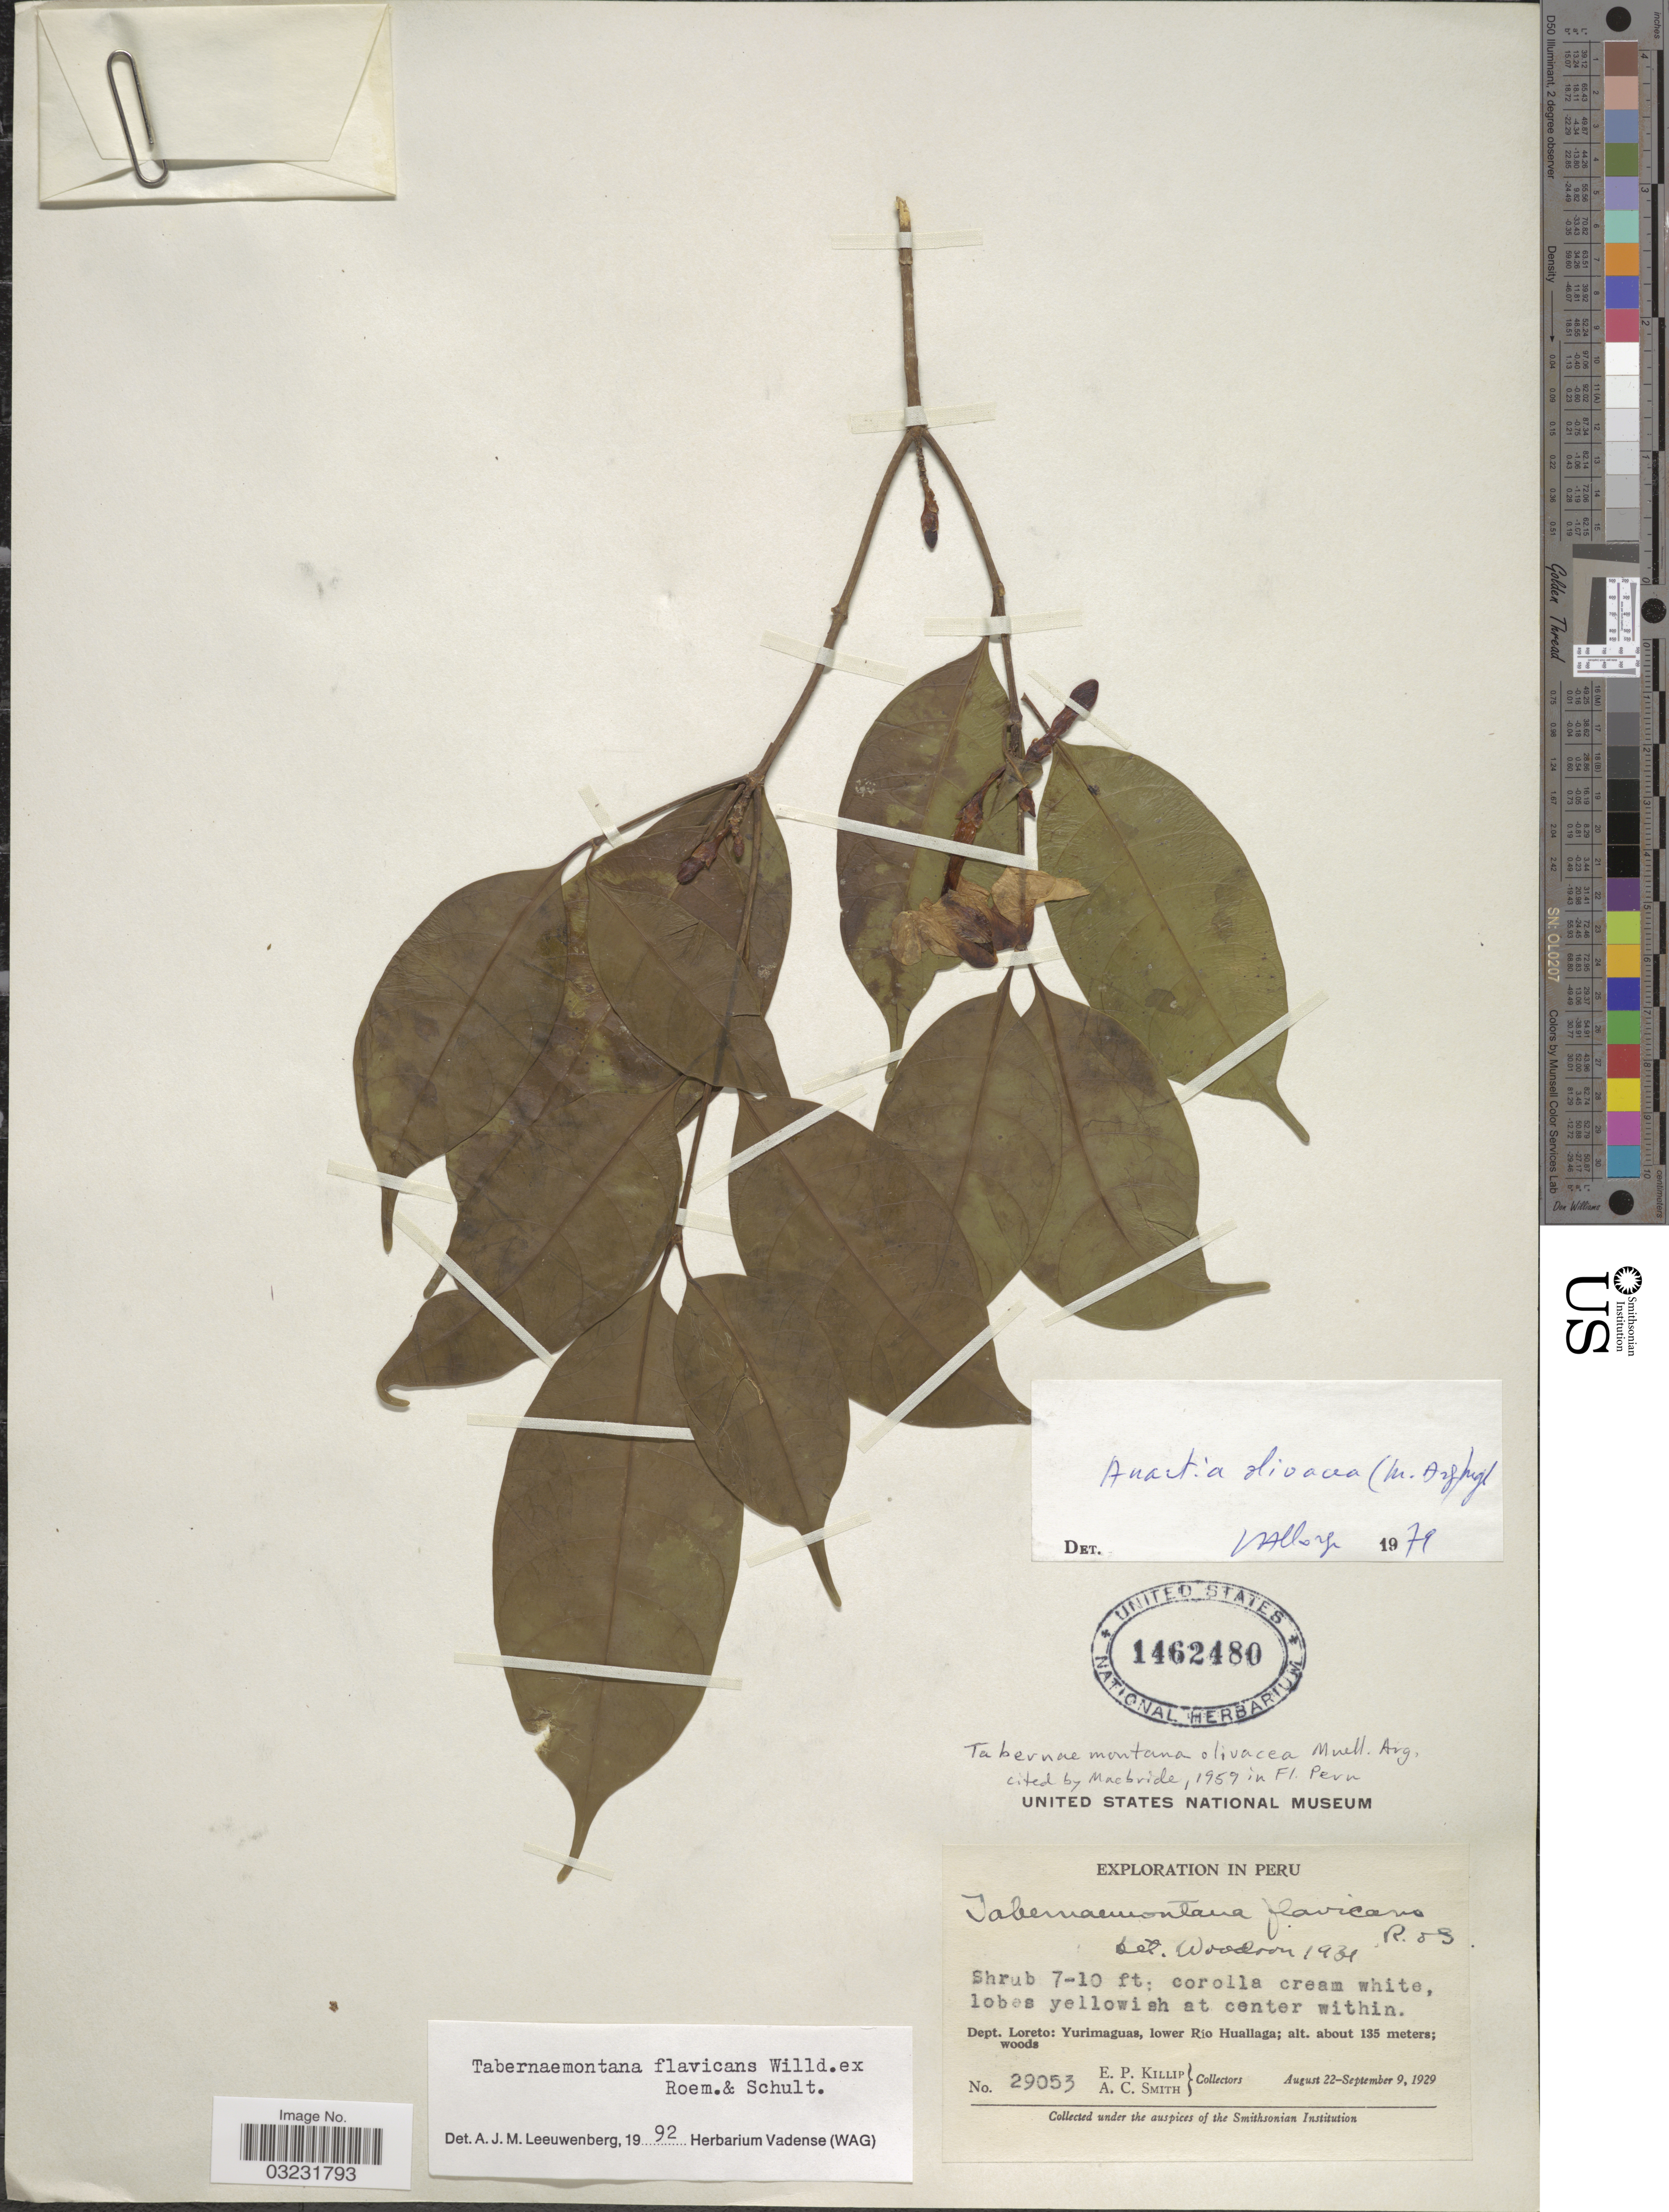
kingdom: Plantae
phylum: Tracheophyta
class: Magnoliopsida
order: Gentianales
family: Apocynaceae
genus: Tabernaemontana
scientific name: Tabernaemontana flavicans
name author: Willd. ex Roem. & Schult.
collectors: E. P. Killip & A. C. Smith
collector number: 29053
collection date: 1929-08-22/1929-09-09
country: Peru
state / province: Loreto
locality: Dept. Loreto: Yurimaguas, lower Río Huallaga.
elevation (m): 135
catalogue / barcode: US 1462480